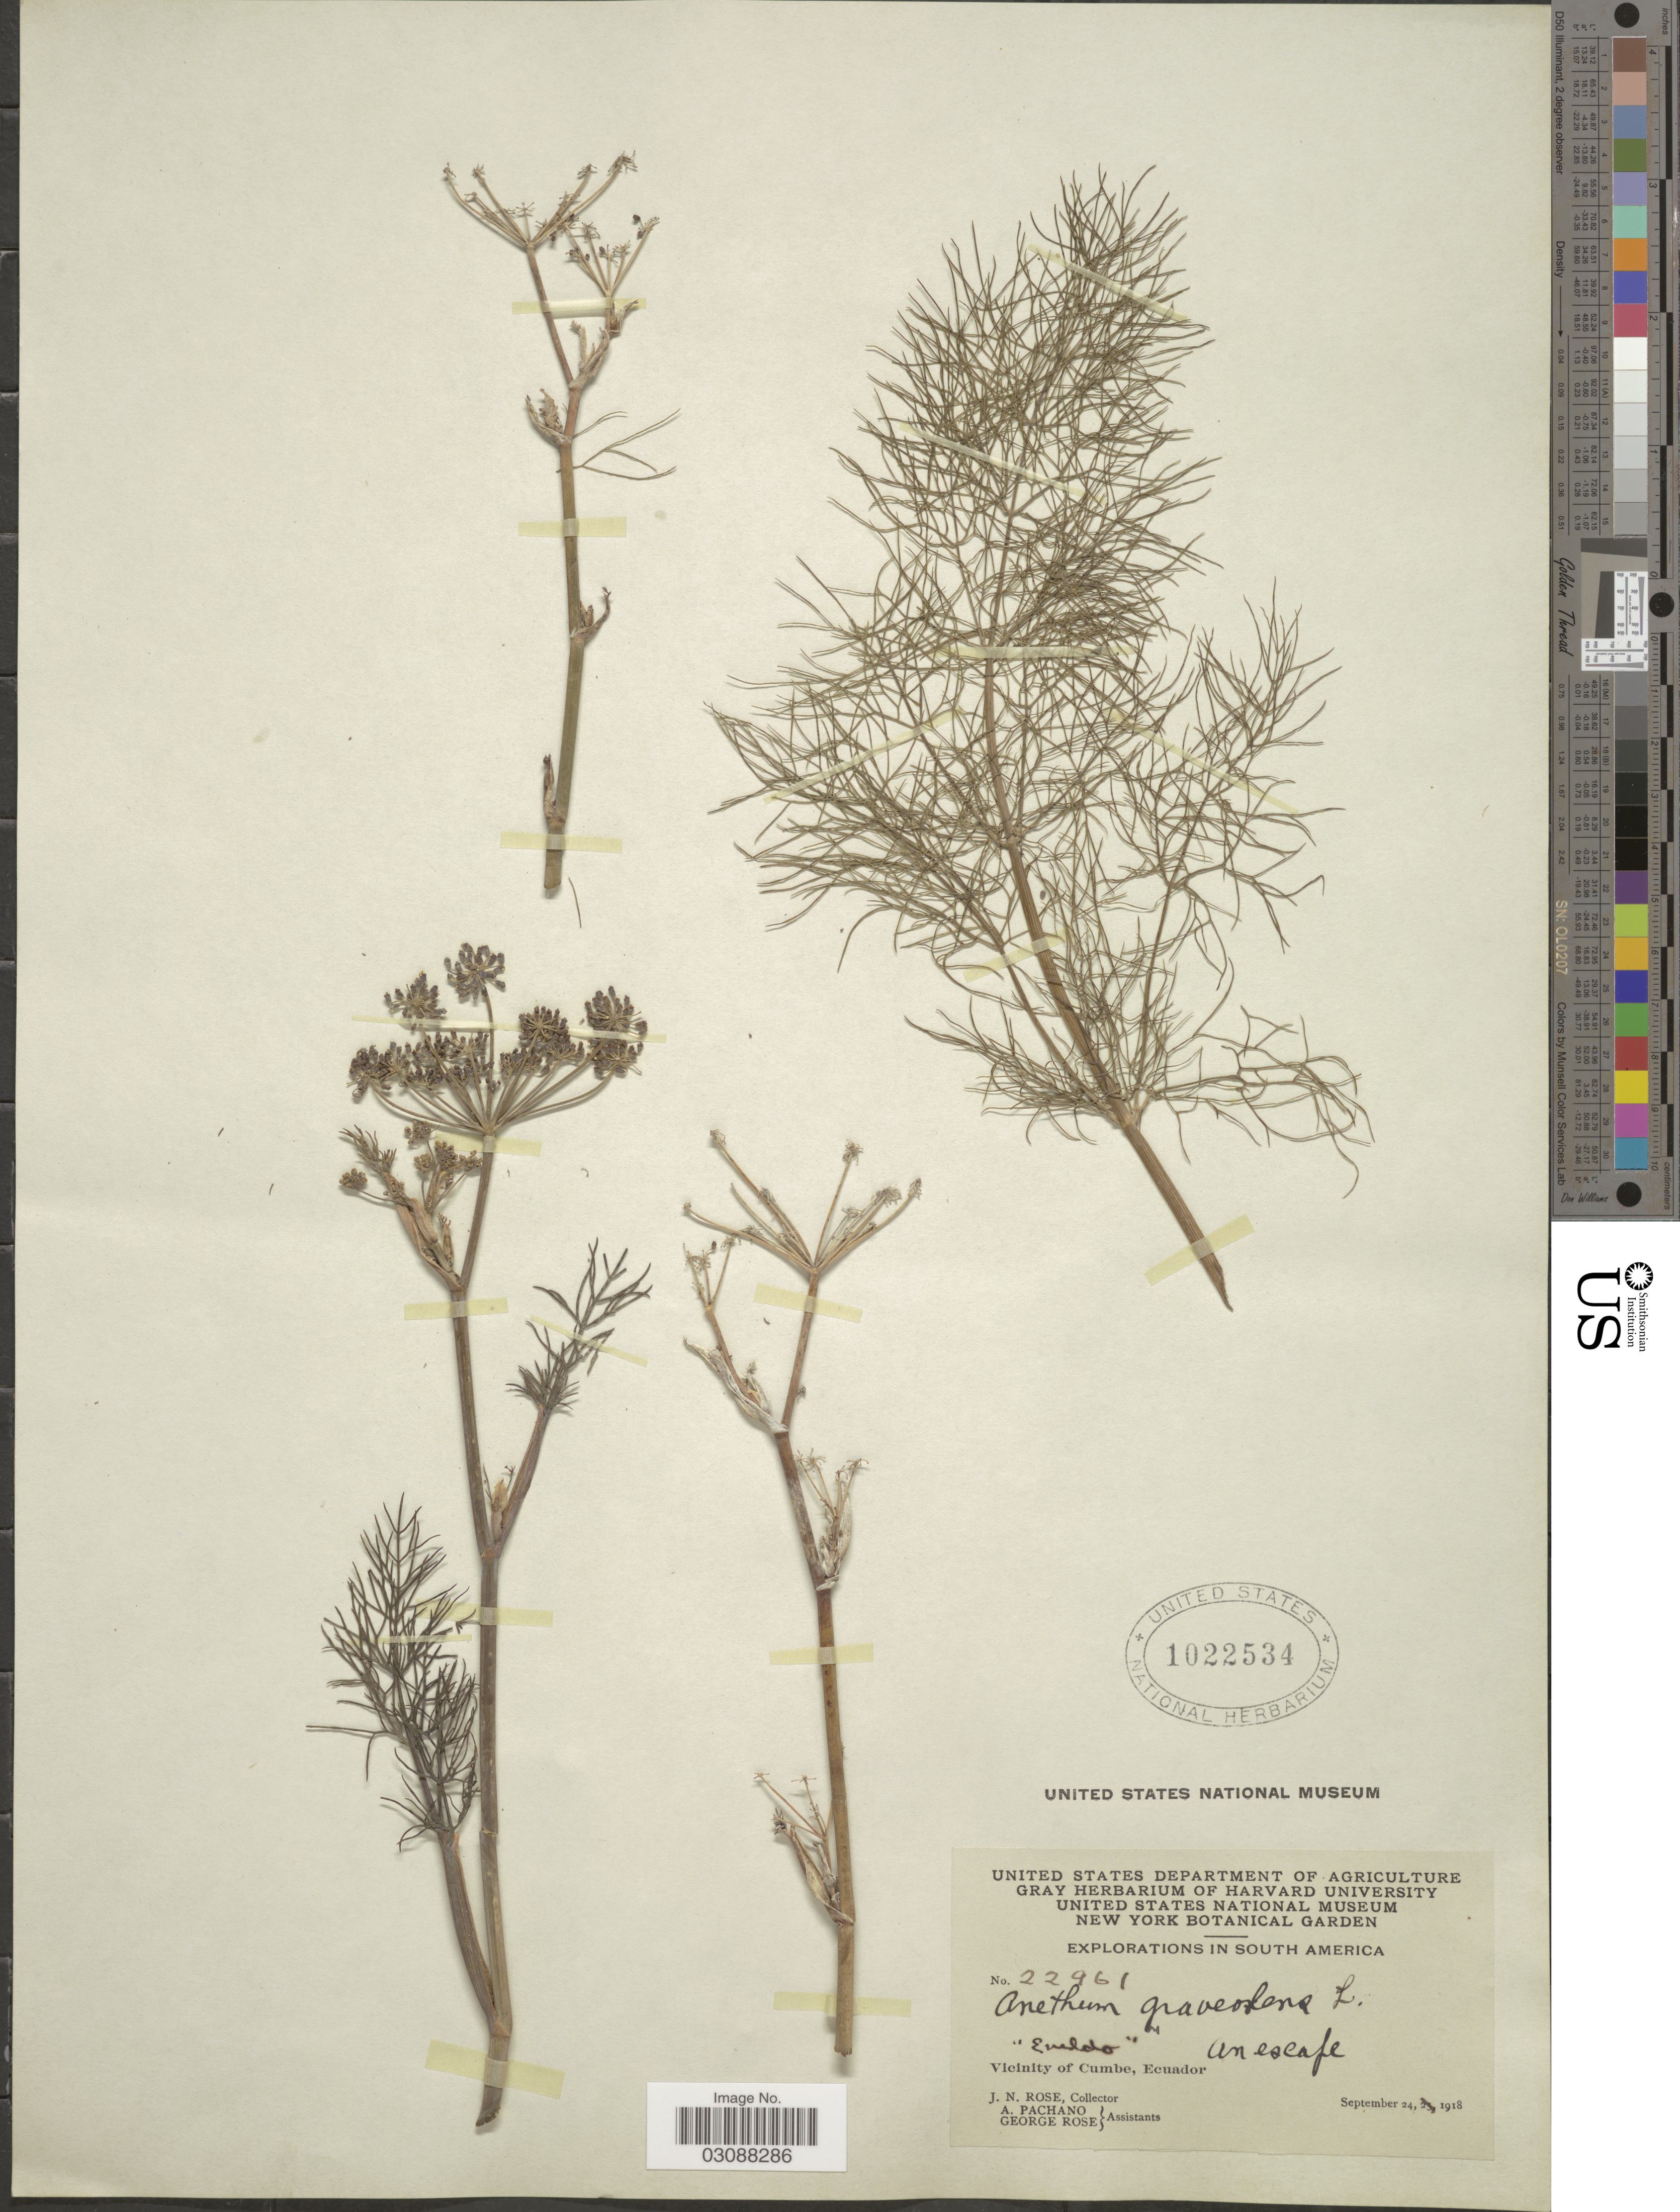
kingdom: Plantae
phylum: Tracheophyta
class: Magnoliopsida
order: Apiales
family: Apiaceae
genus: Anethum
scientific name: Anethum graveolens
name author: L.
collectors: J. N. Rose, A. Pachano & G. Rose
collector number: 22961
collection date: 1918-09-24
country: Ecuador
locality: Vicinity of Cumbe.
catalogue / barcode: US 1022534